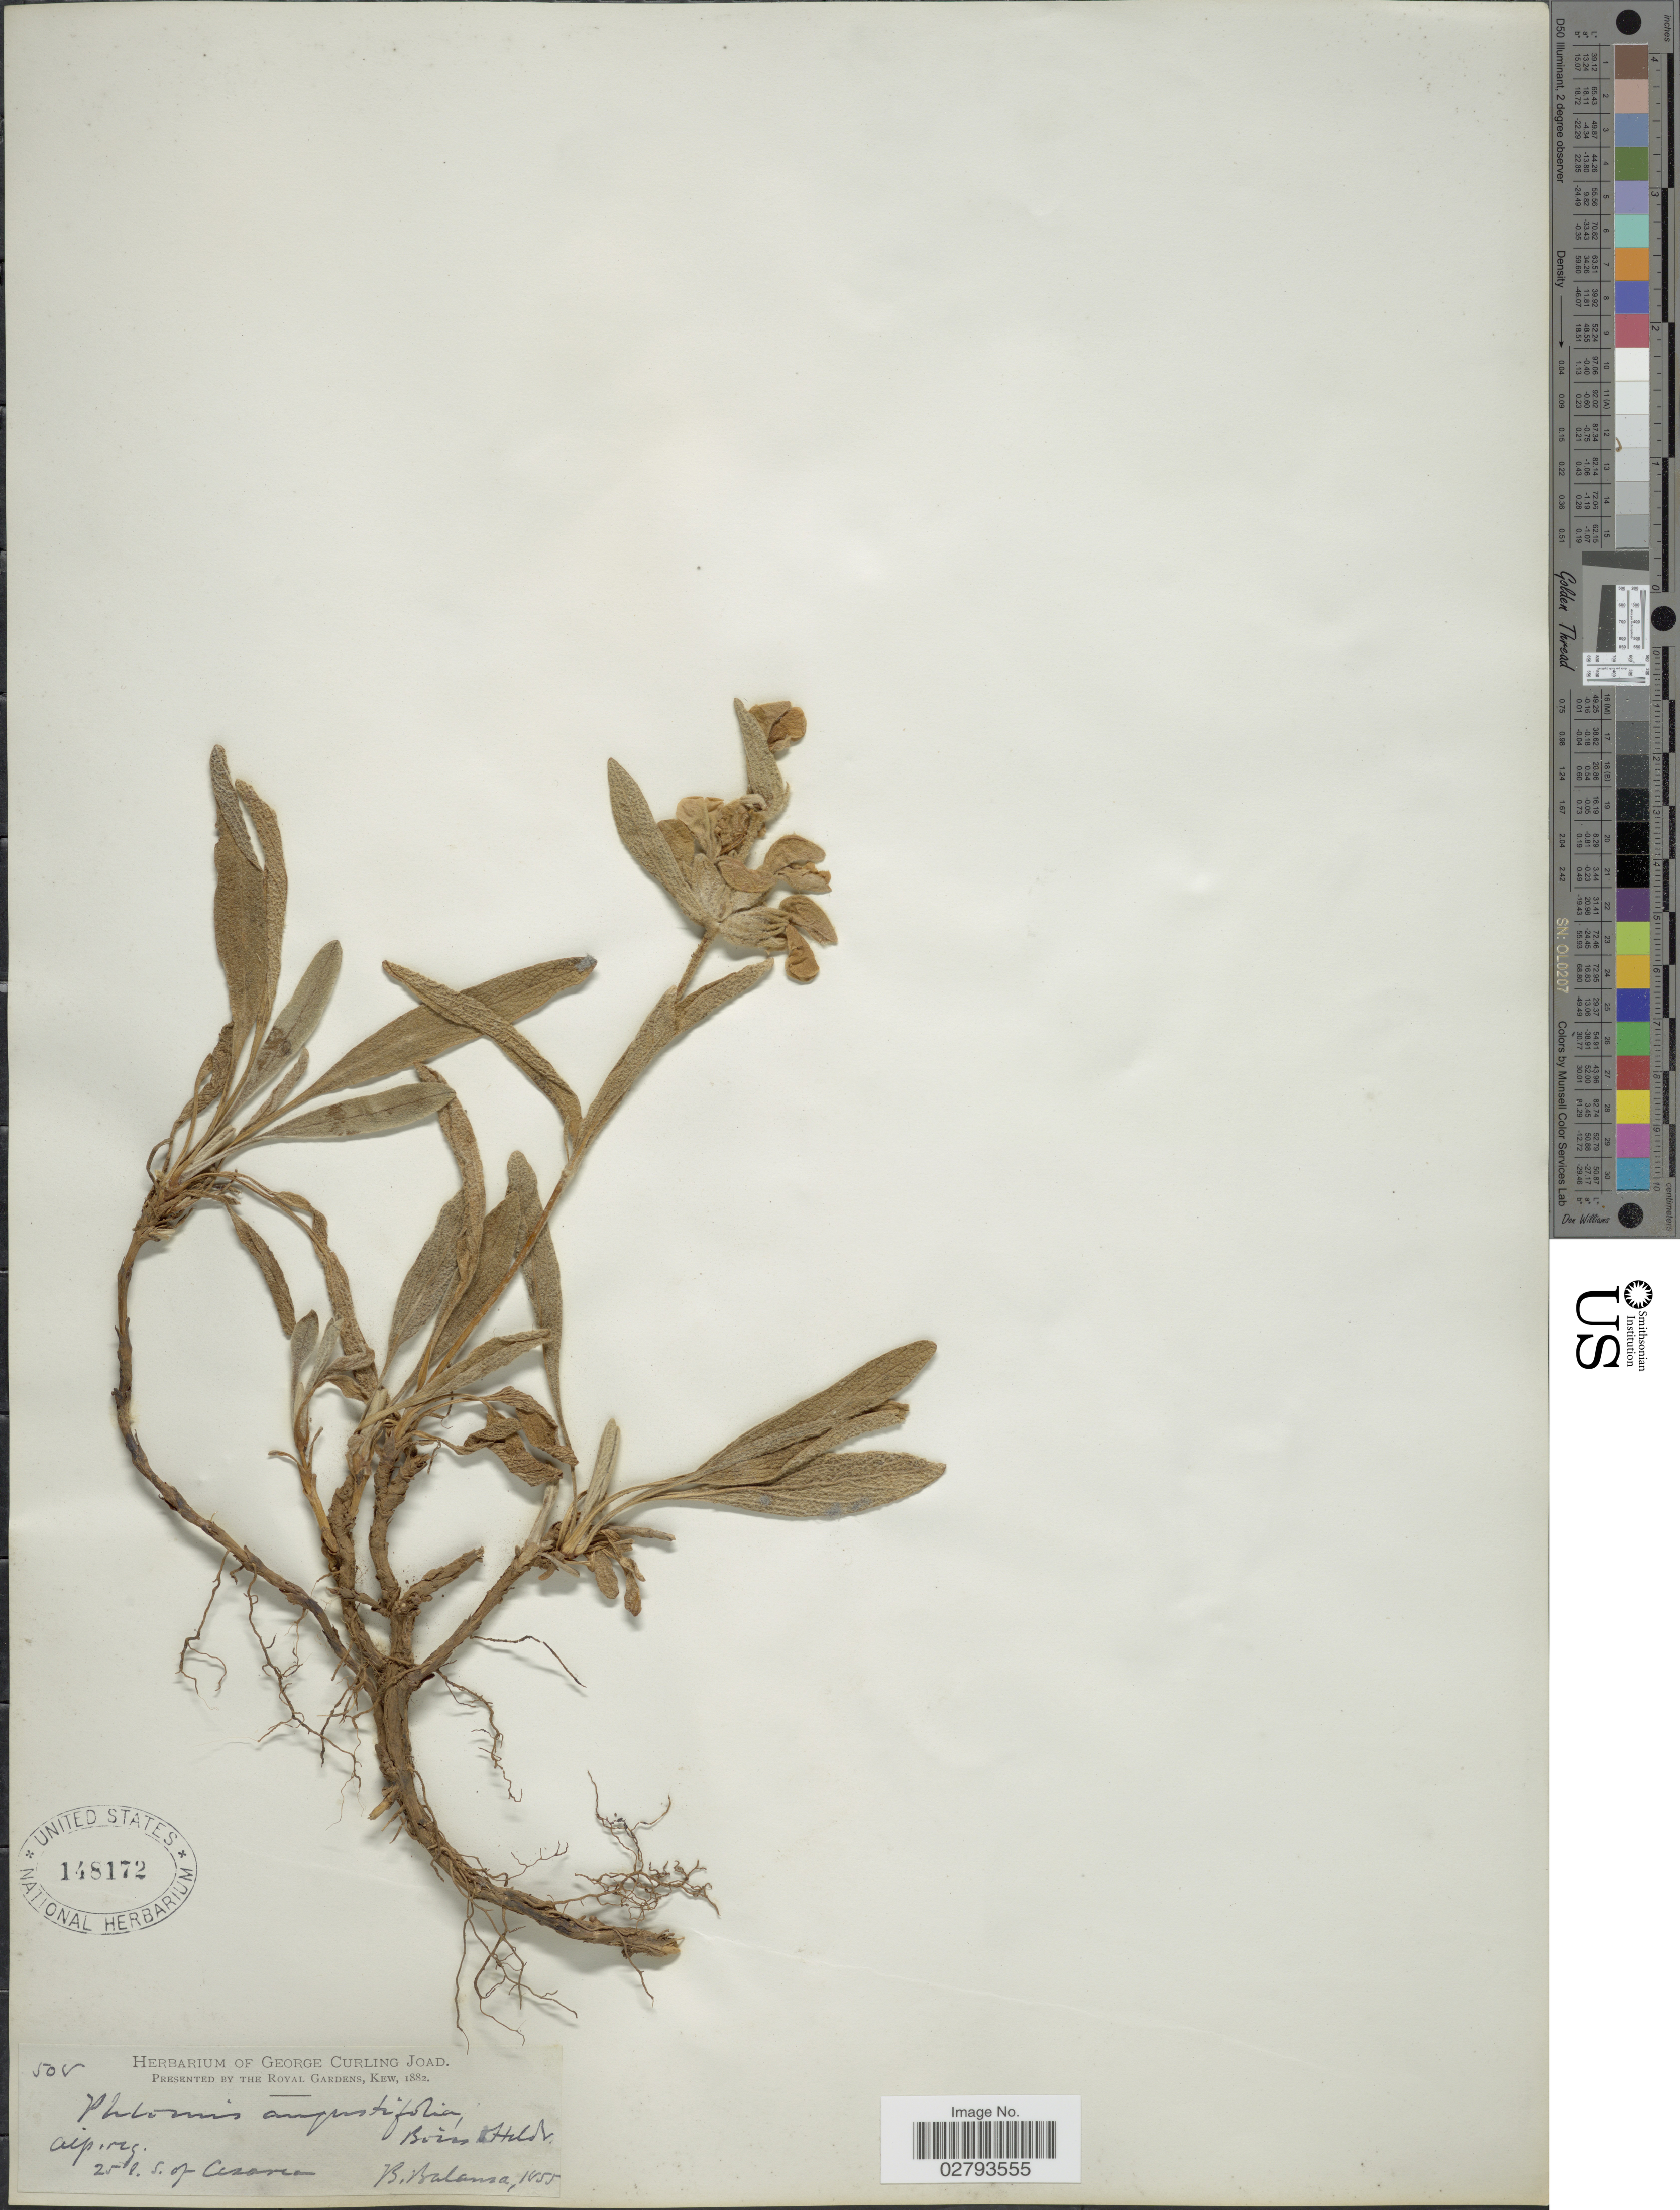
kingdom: Plantae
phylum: Tracheophyta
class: Magnoliopsida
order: Lamiales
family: Lamiaceae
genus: Phlomis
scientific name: Phlomis fruticosa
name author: L.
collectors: B. Balansa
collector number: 508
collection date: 1855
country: Turkey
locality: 25 l. S. of Cesaria.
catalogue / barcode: US 148172